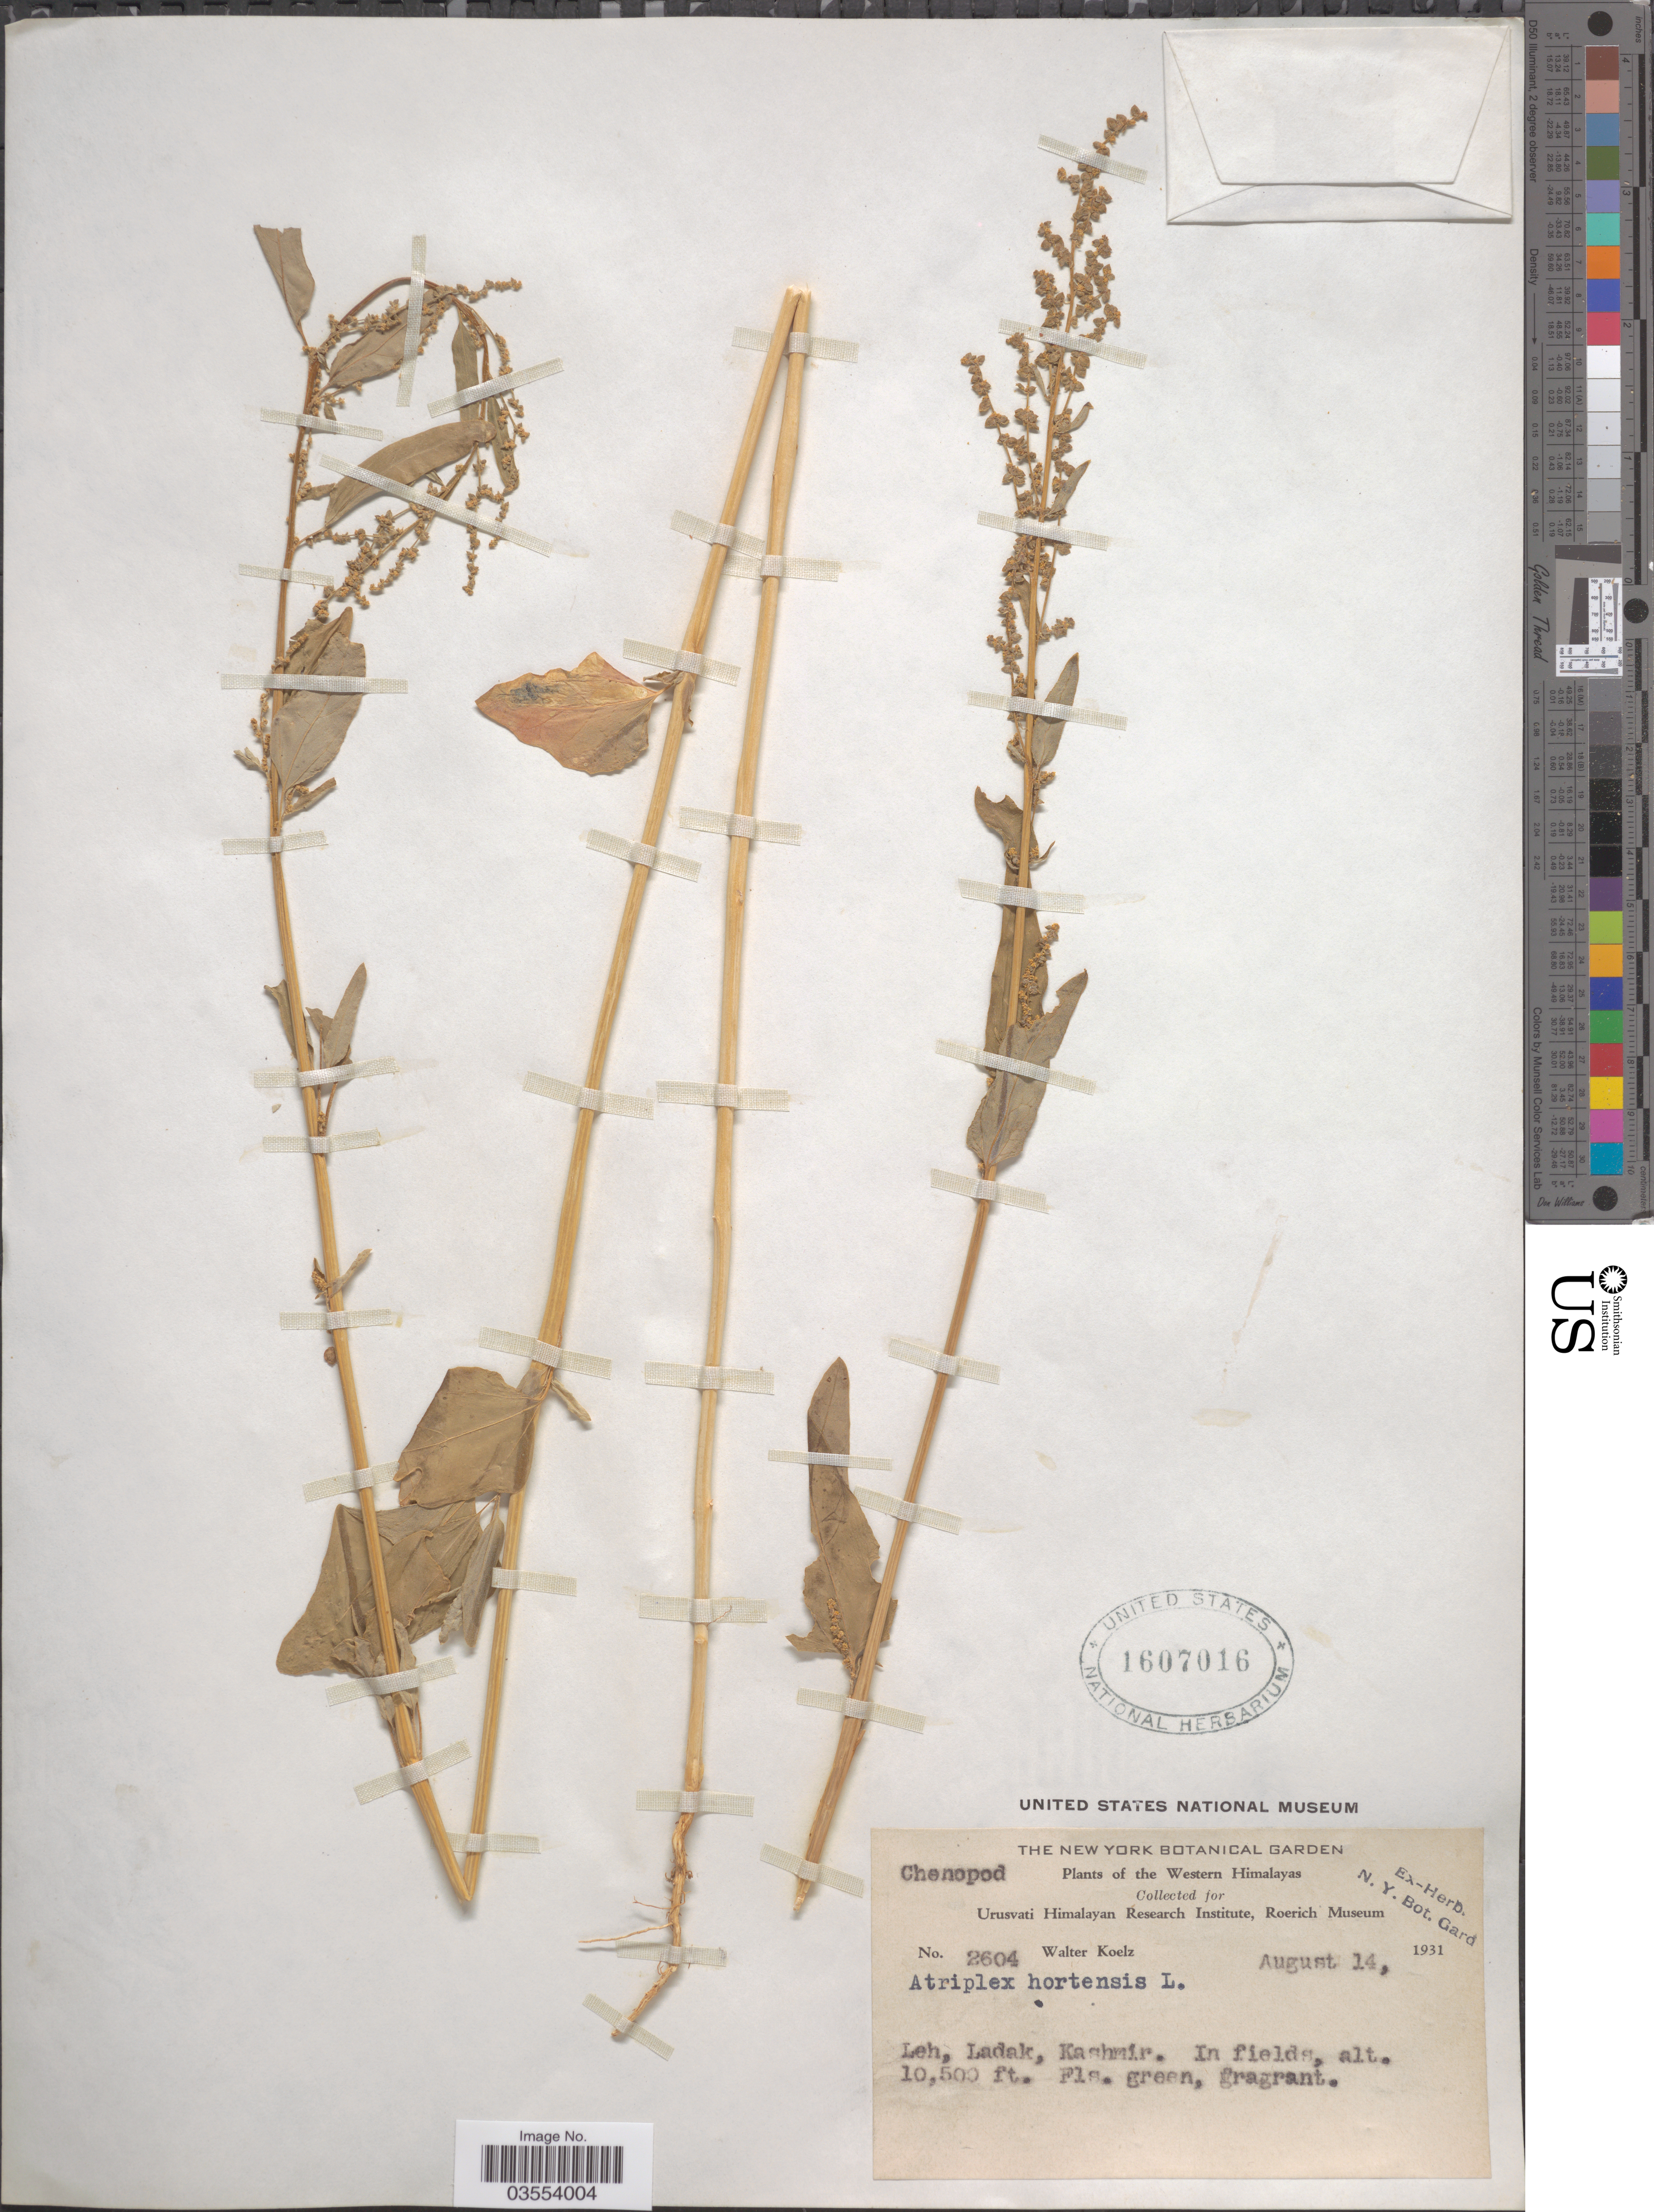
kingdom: Plantae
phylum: Tracheophyta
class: Magnoliopsida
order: Caryophyllales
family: Amaranthaceae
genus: Atriplex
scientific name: Atriplex hortensis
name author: L.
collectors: W. N. Koelz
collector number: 2604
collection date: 1931-08-14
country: India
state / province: Ladakh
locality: Western Himalayas. Leh, Ladak, Kashmir.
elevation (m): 3200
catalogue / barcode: US 1607016